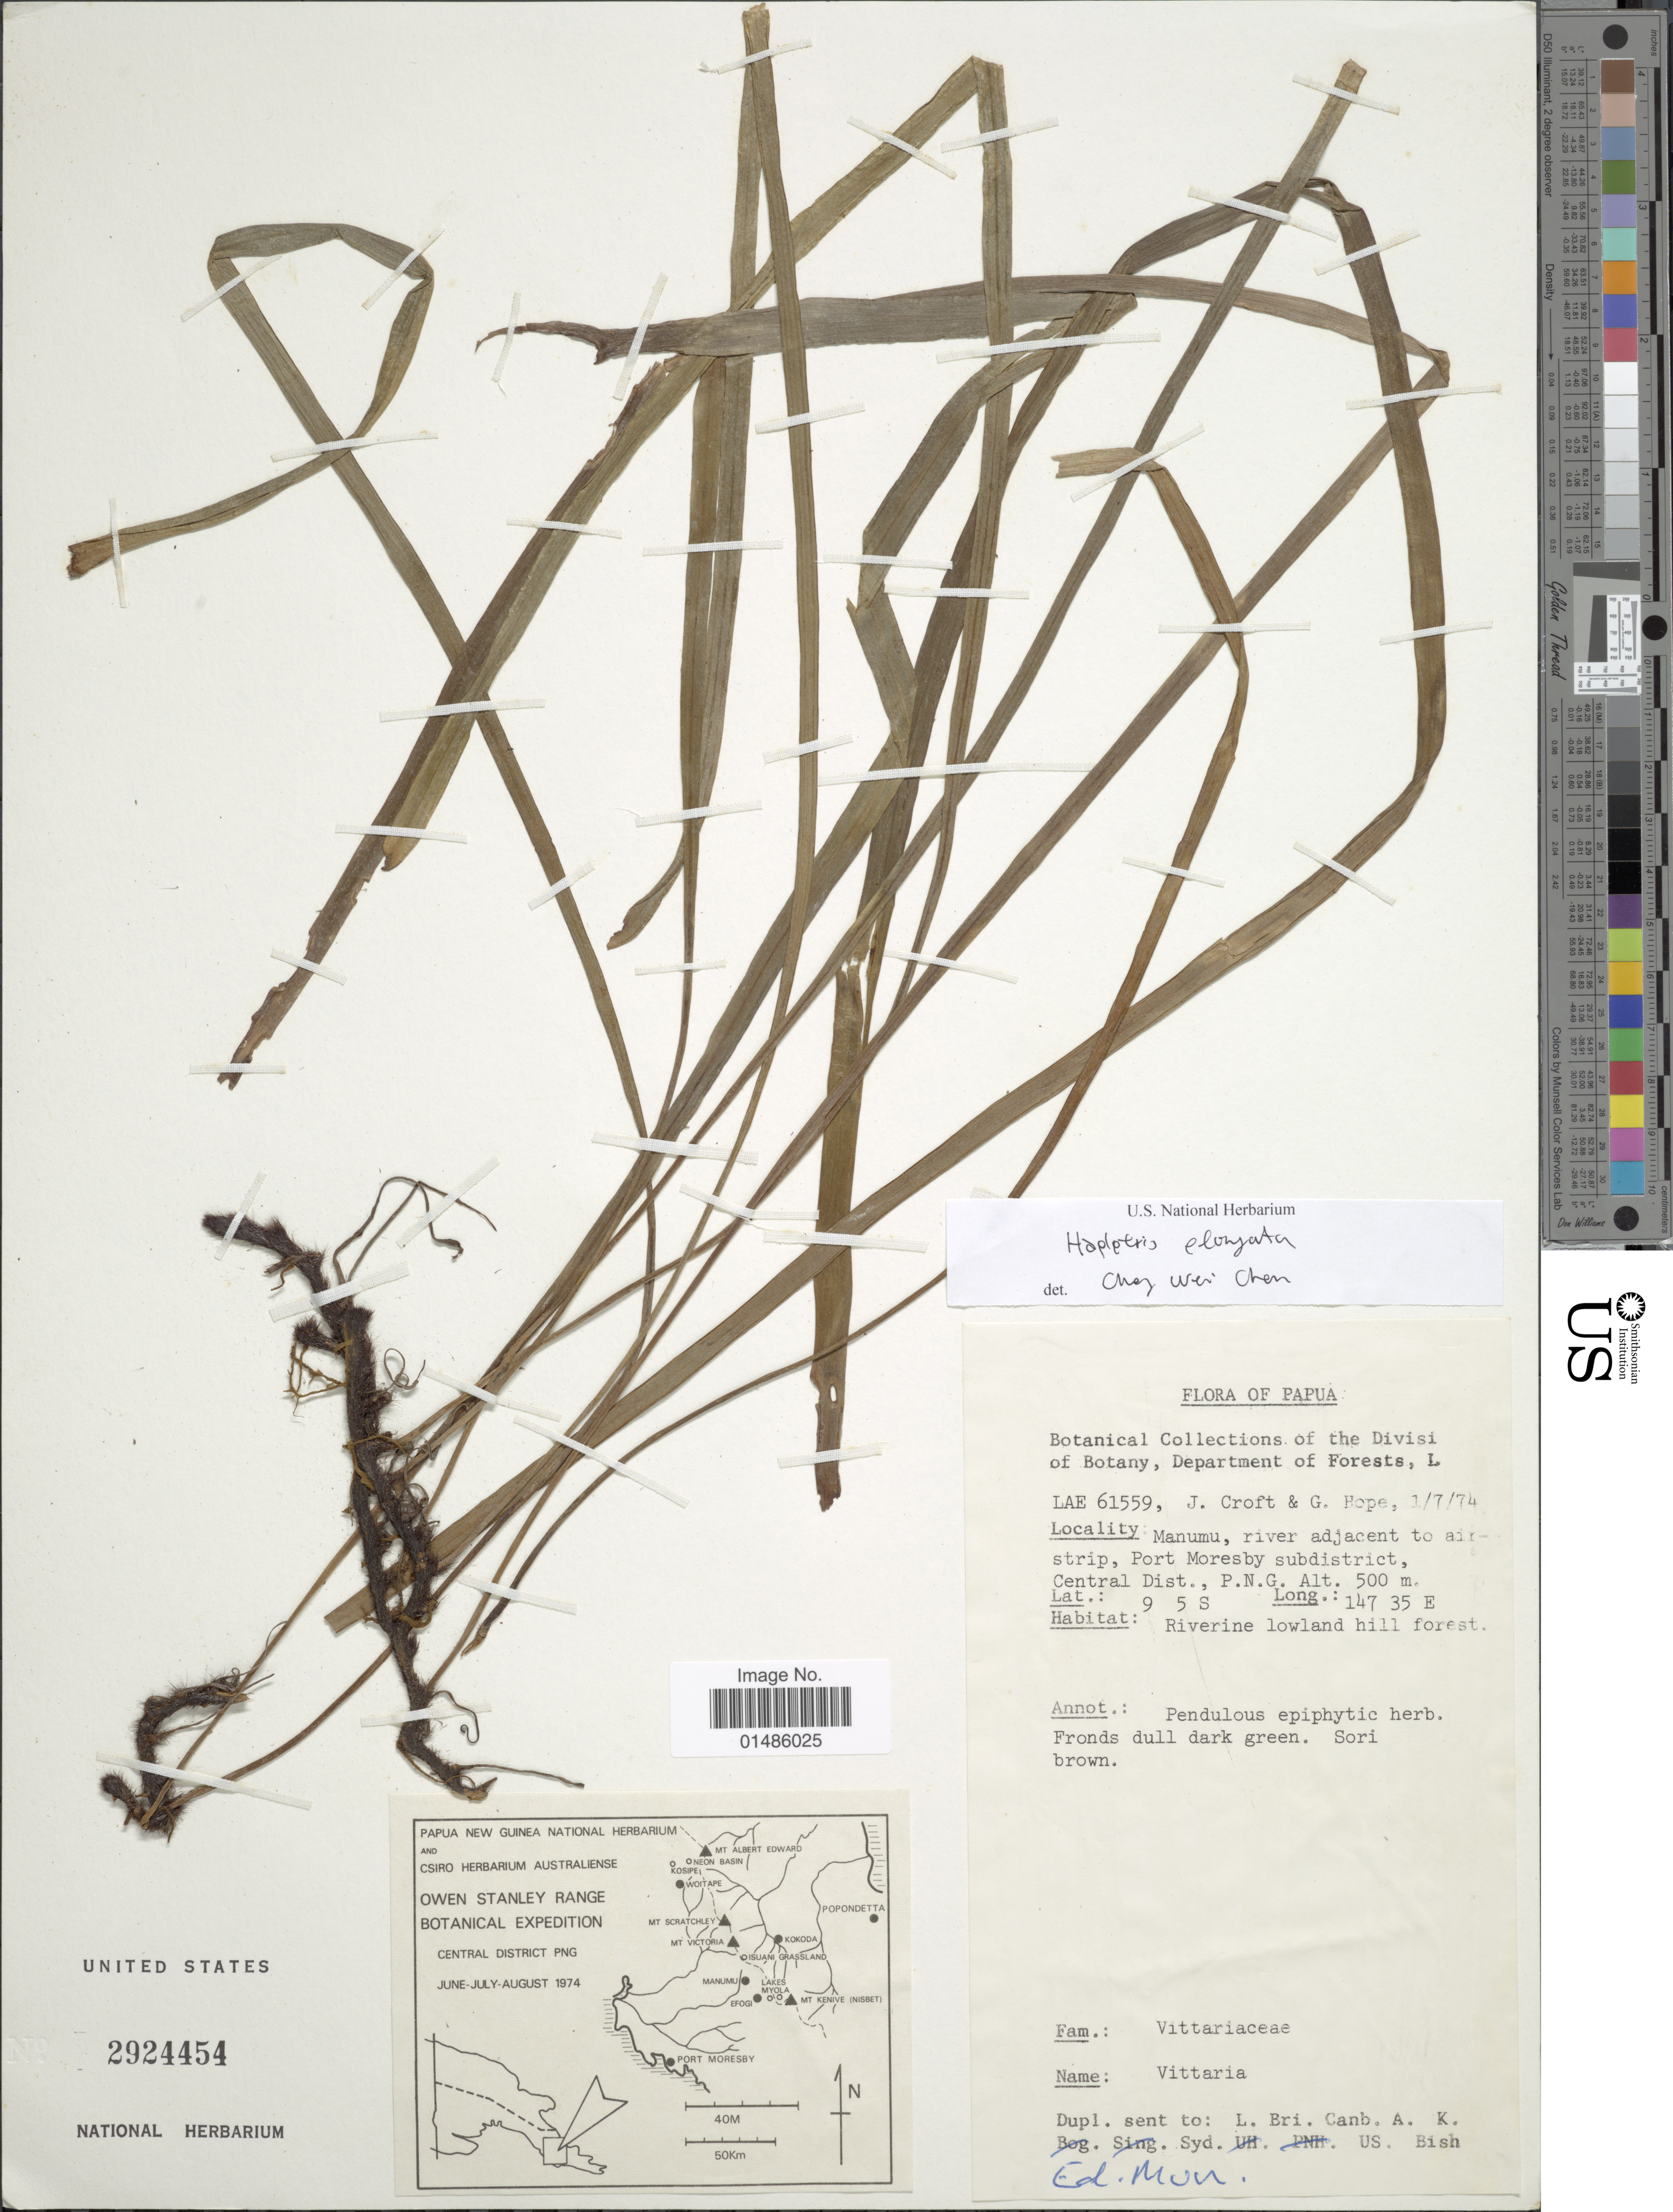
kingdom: Plantae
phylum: Tracheophyta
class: Polypodiopsida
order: Polypodiales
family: Pteridaceae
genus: Haplopteris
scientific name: Haplopteris elongata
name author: (Sw.) Crane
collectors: J. Croft & G. Hope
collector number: LAE 61559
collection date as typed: Transcribed d/m/y: 1/7/74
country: Papua New Guinea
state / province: Central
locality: Manumu, river adjacent to airstrip, Port Moresby subdistrict, P.N.G. Owen Stanley Range Botanical.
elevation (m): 500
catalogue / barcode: US 2924454